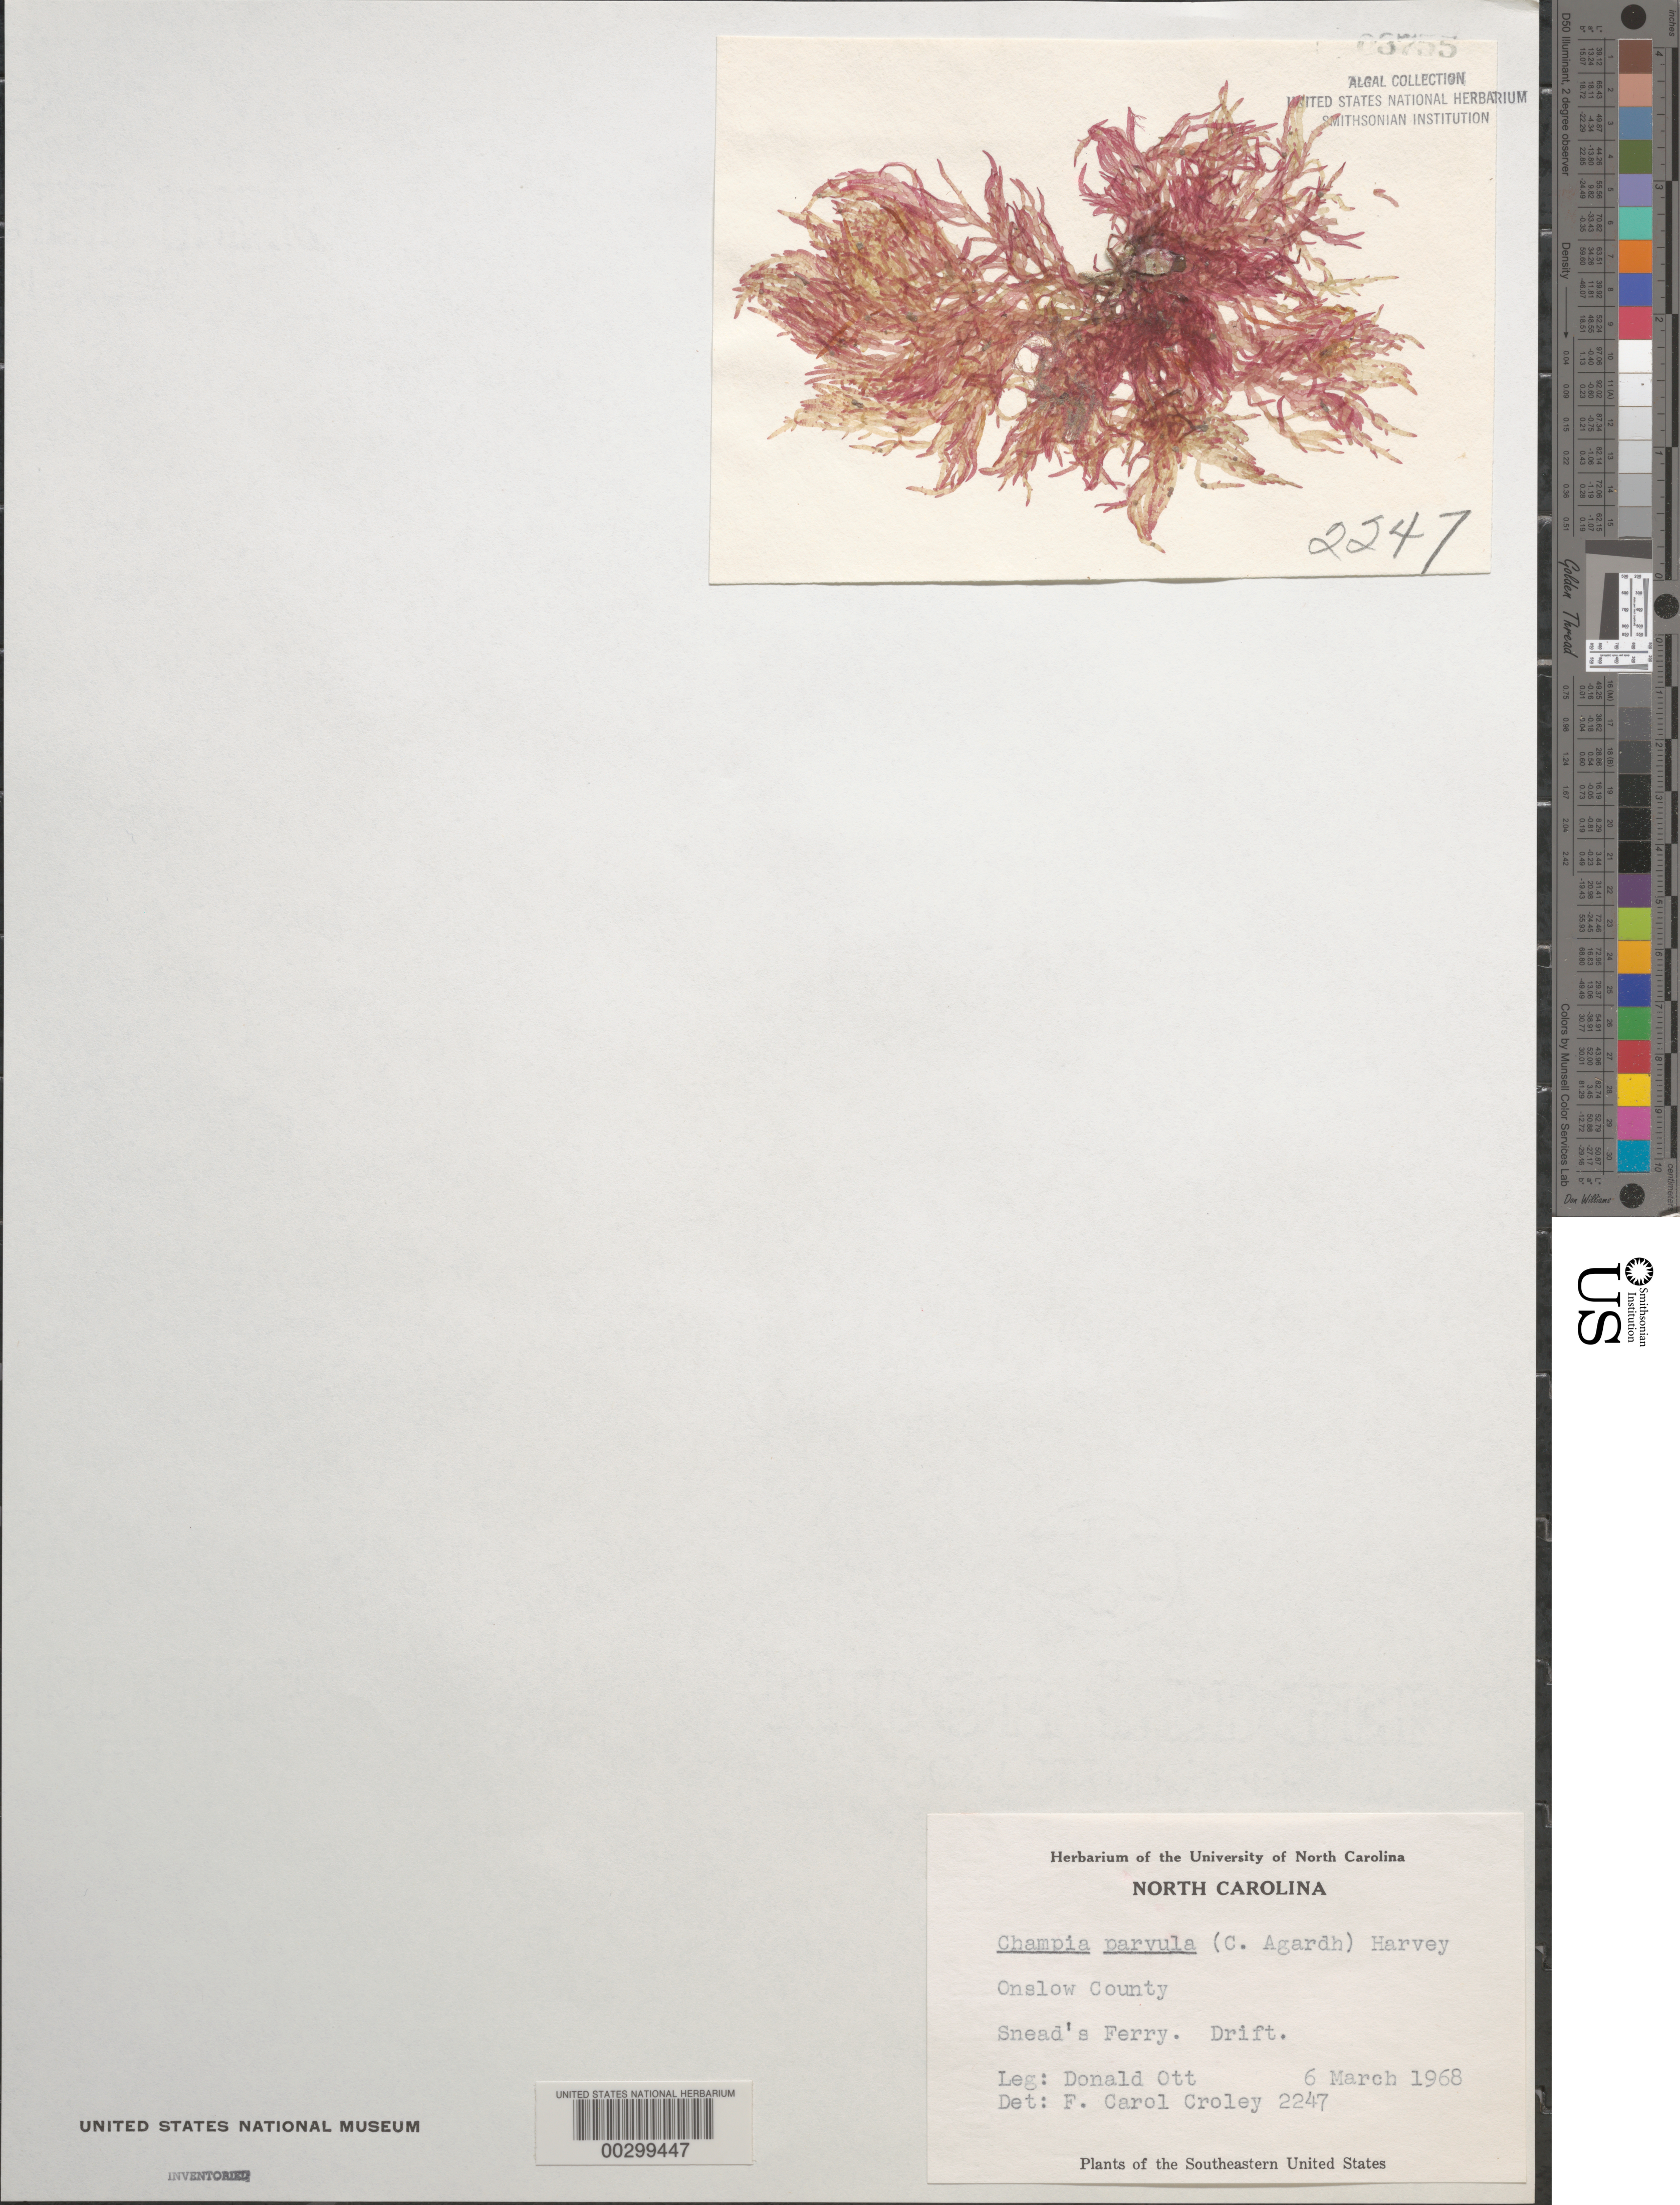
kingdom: Plantae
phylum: Rhodophyta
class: Florideophyceae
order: Rhodymeniales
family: Champiaceae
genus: Champia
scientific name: Champia parvula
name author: (C. Agardh) Harv.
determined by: Croley, F. C.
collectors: F. Ott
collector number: FCC 2247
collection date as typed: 06 Mar 1968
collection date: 1968-03-06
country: United States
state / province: North Carolina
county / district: Onslow County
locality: Snead's Ferry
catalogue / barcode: US 3755